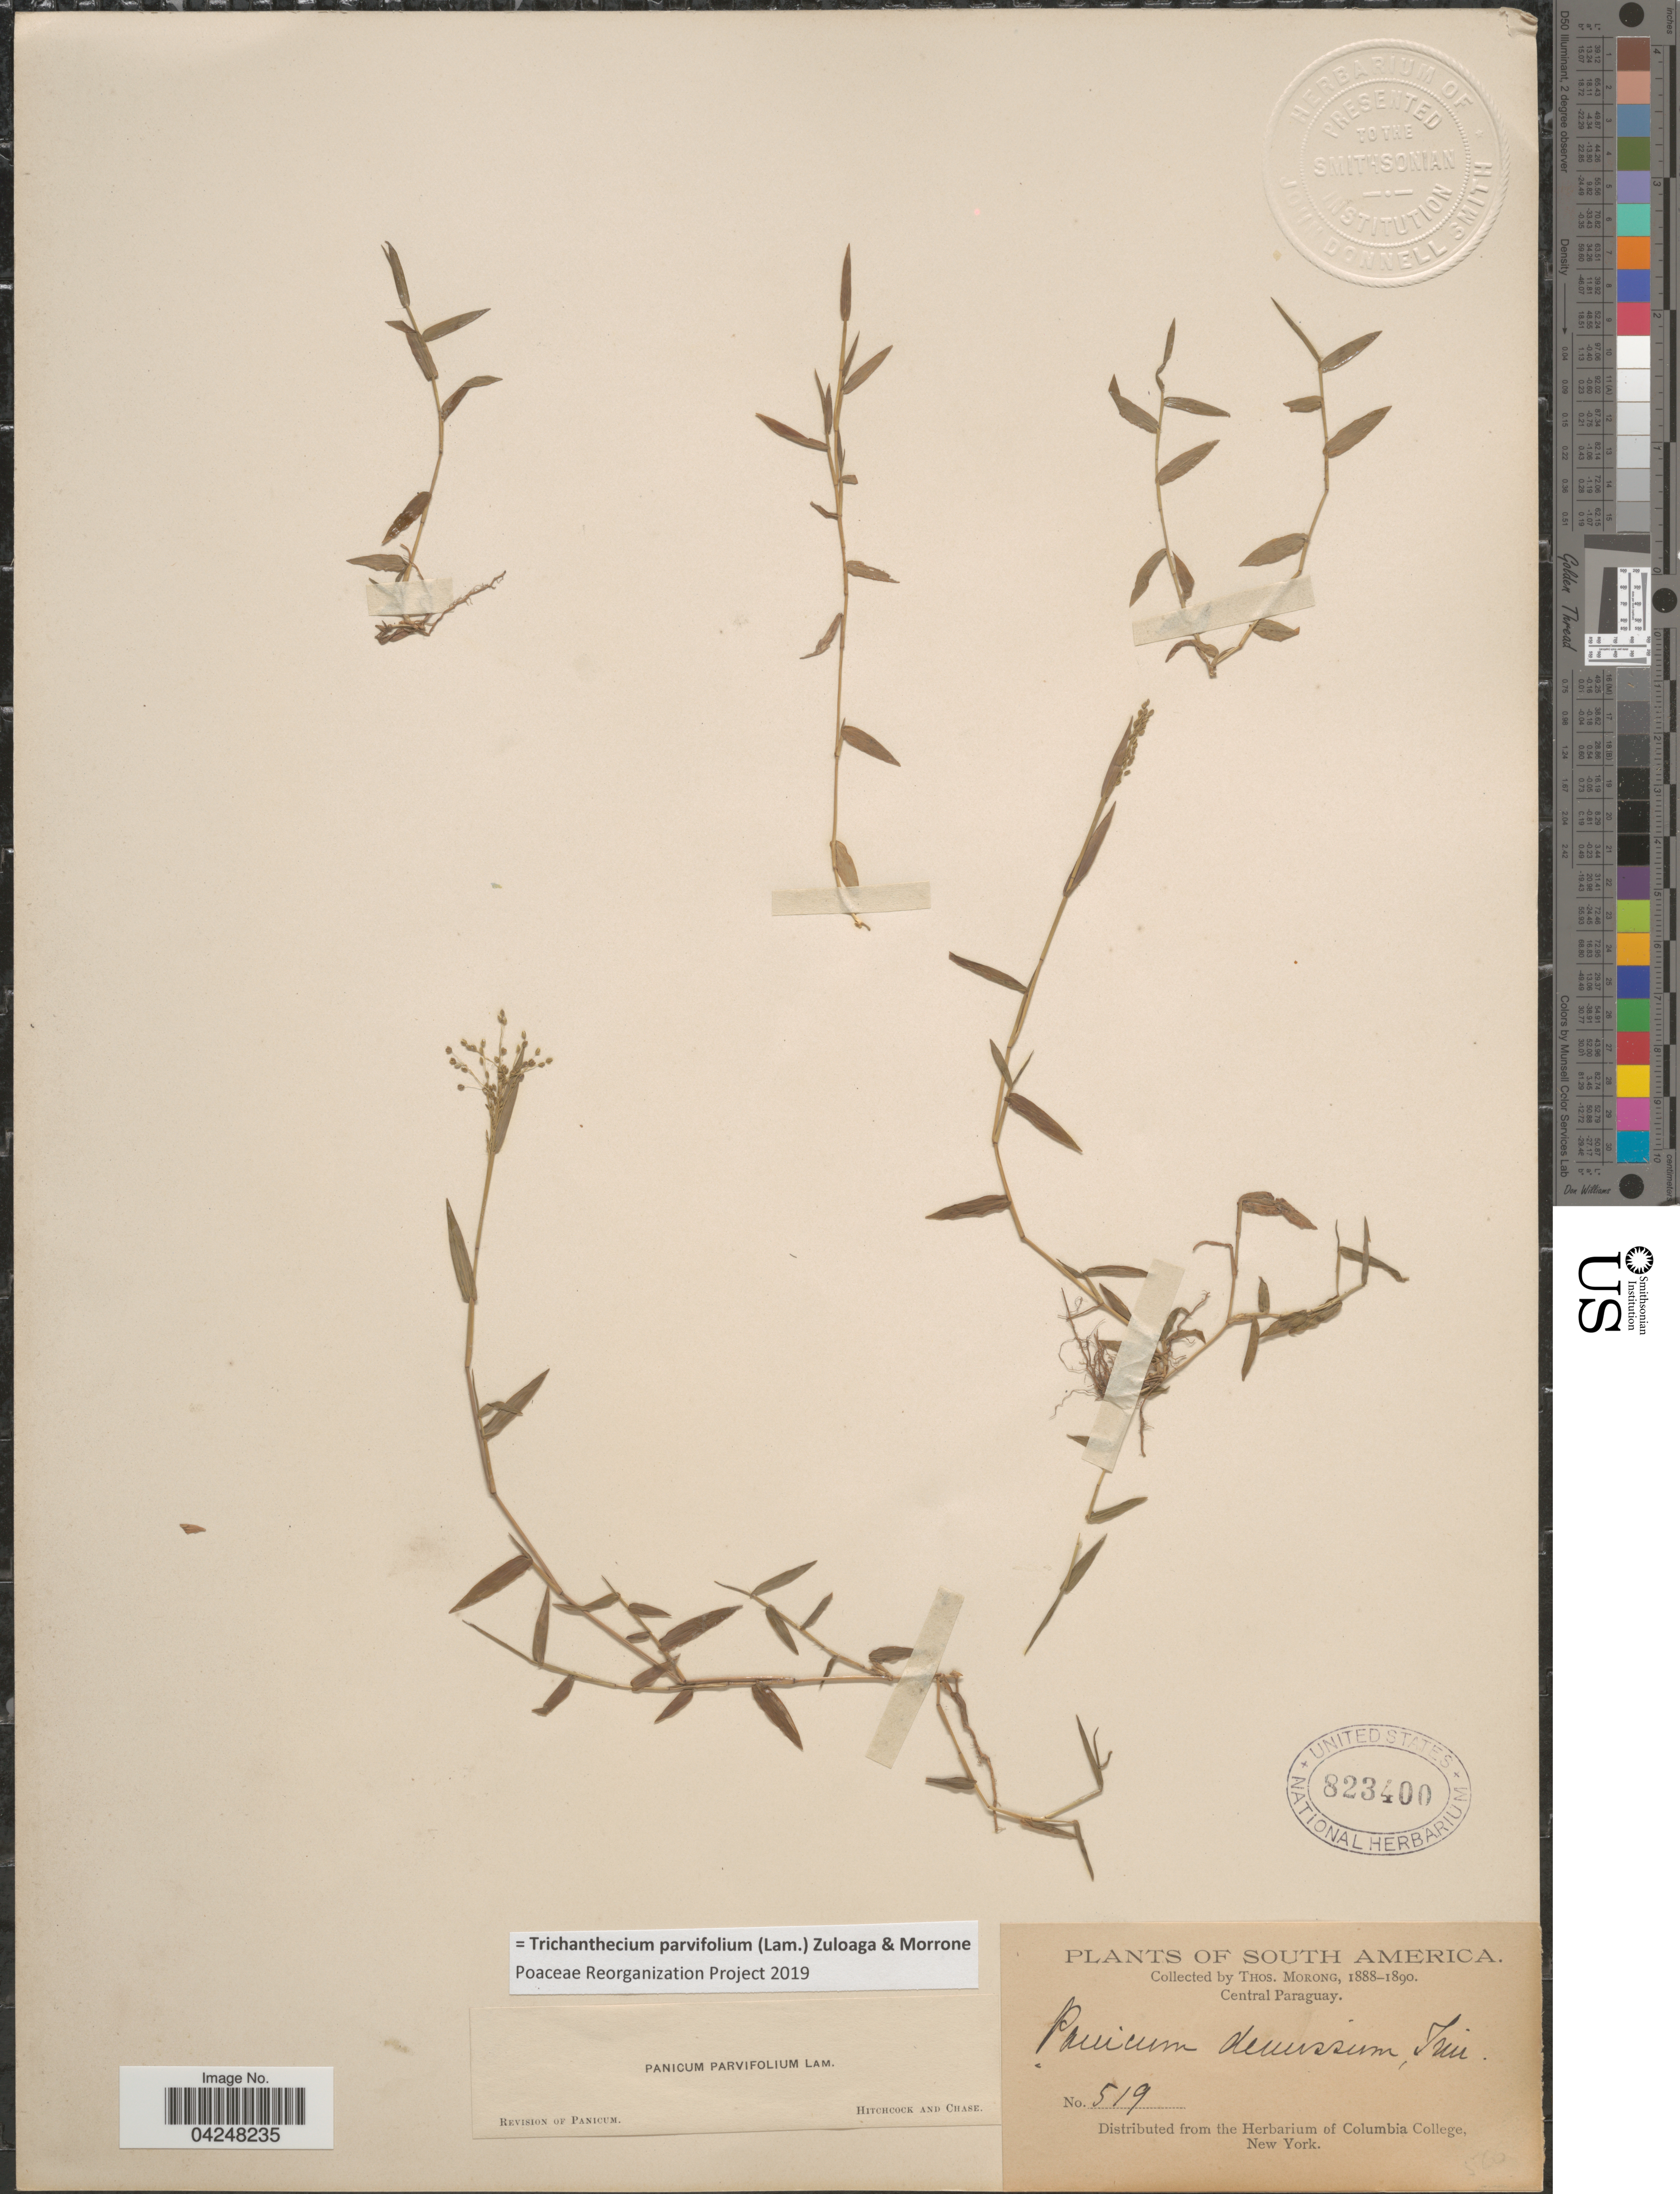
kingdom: Plantae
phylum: Tracheophyta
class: Liliopsida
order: Poales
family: Poaceae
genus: Trichanthecium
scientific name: Trichanthecium parvifolium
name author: (Lam.) Zuloaga & Morrone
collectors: ex herb. T. Morong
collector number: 519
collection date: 1888/1890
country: Paraguay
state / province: Central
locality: Central Paraguay.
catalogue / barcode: US 823400